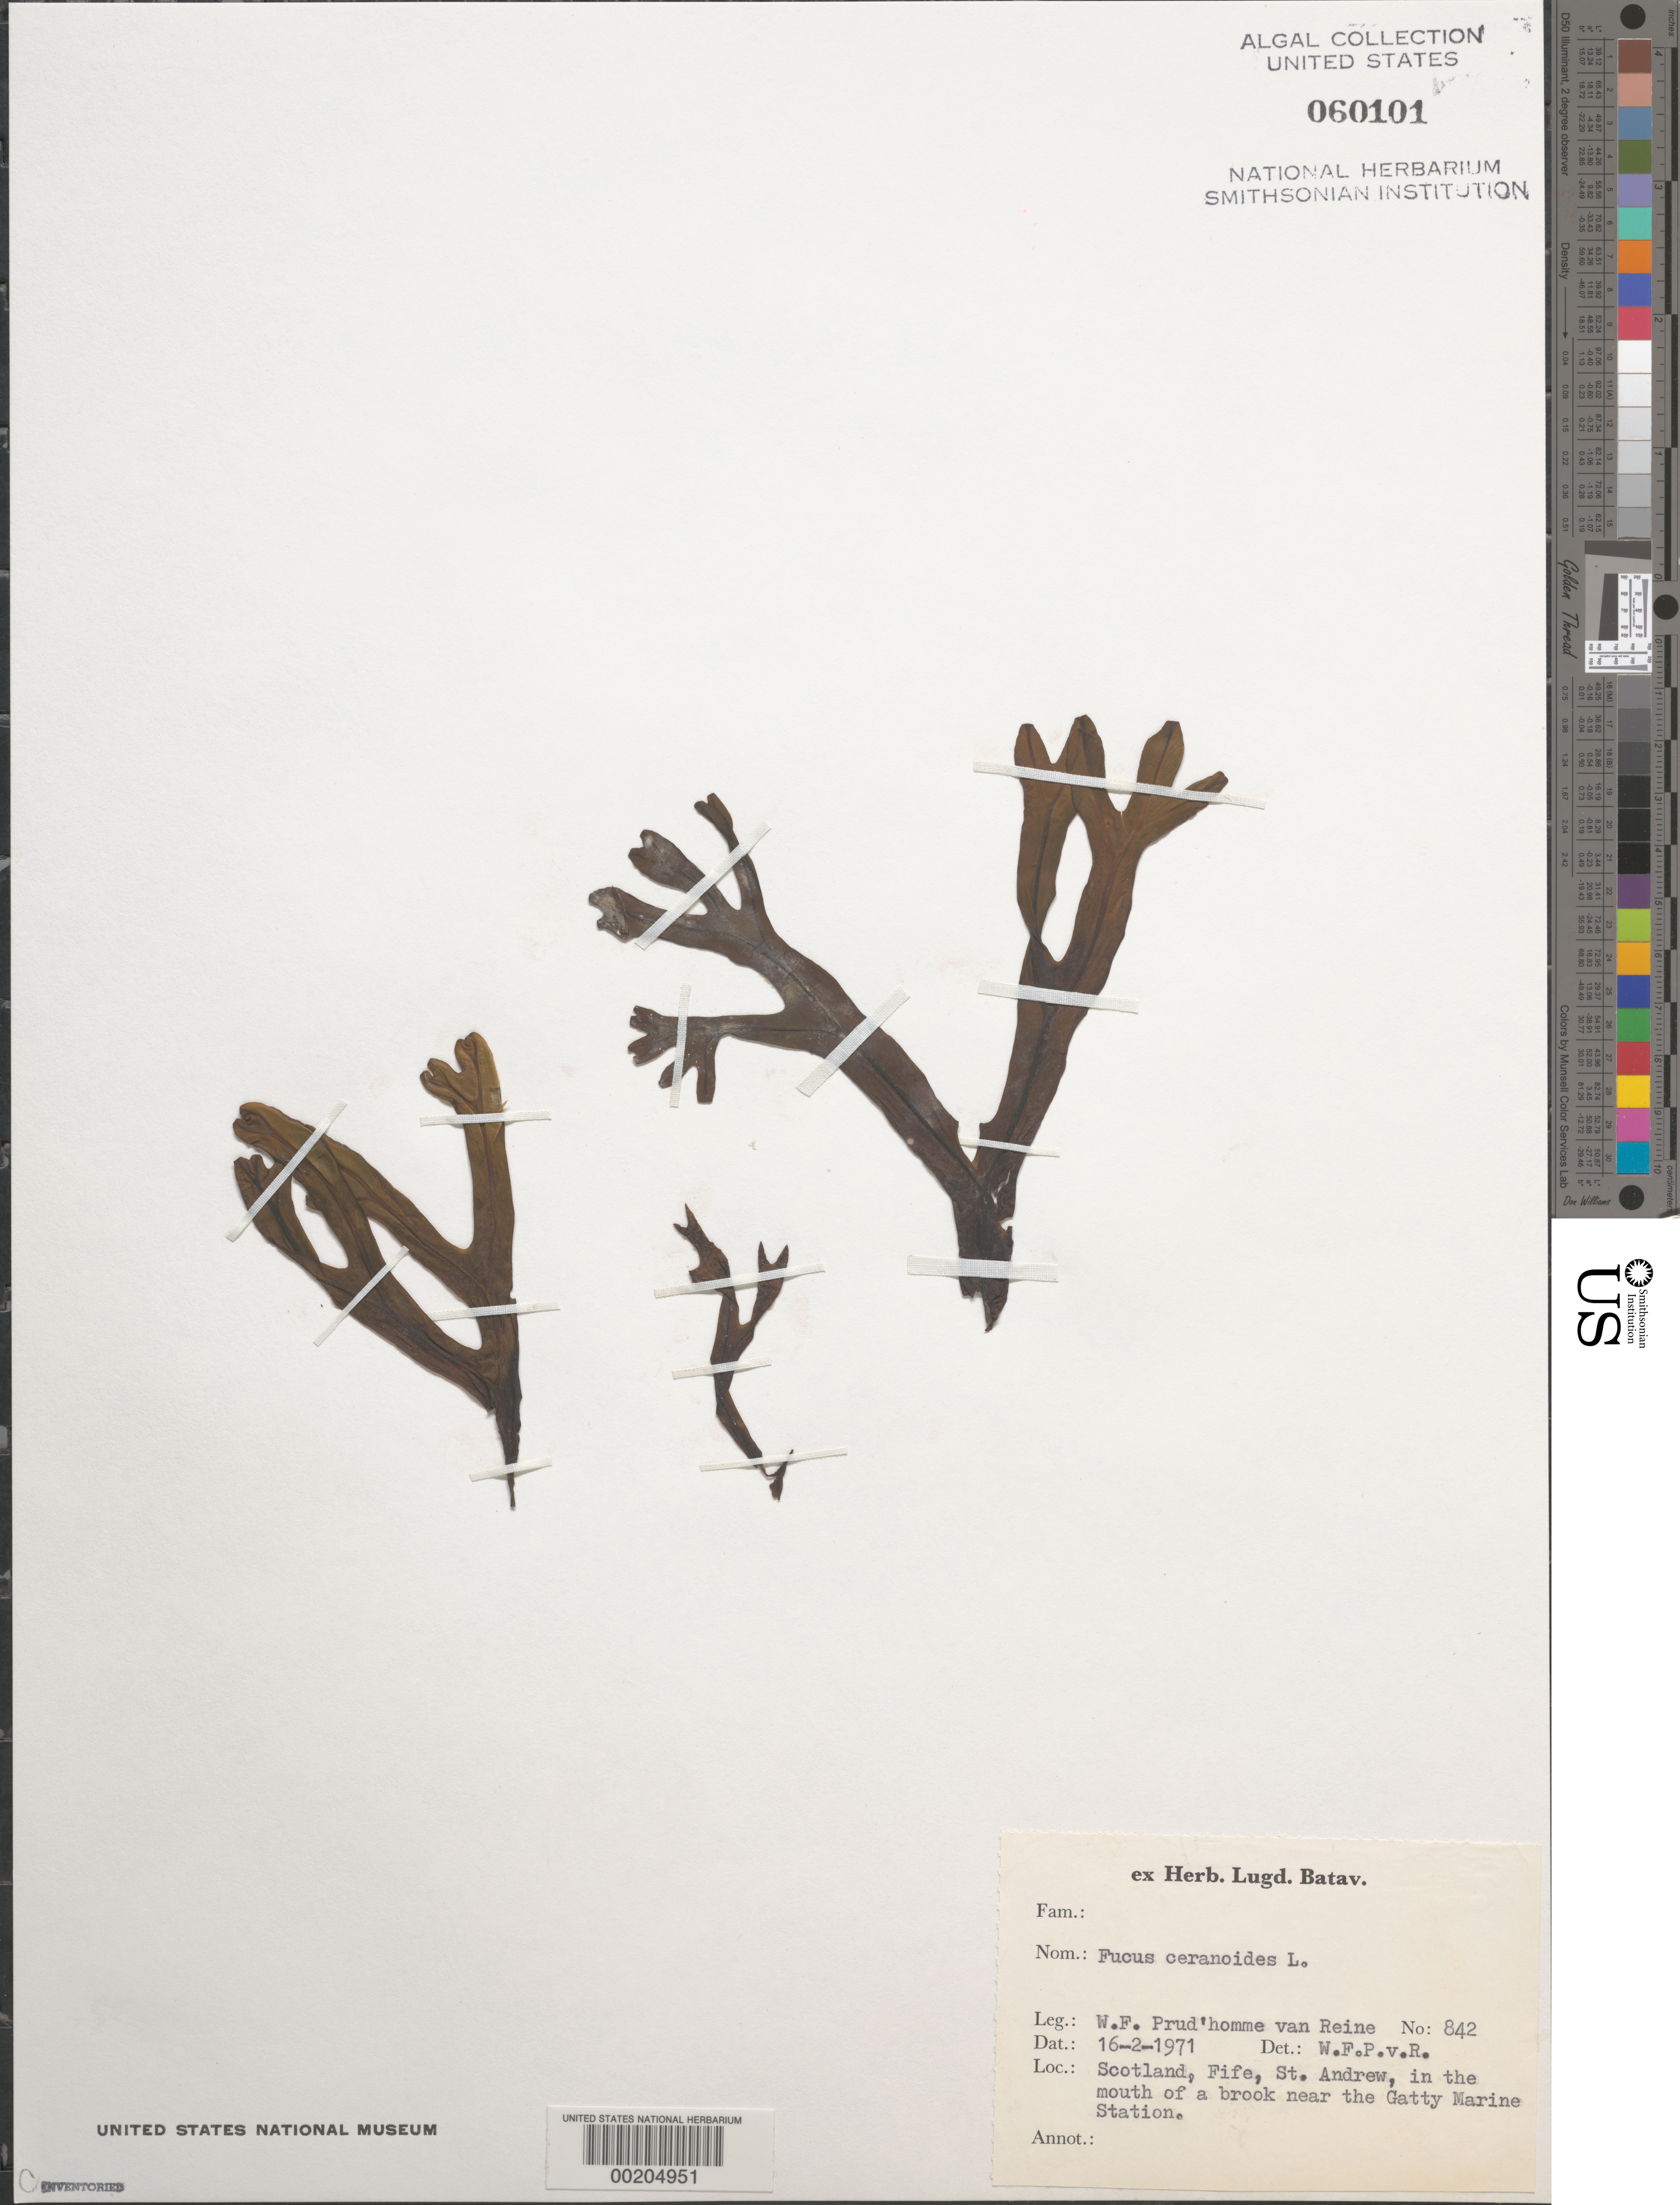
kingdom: Chromista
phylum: Ochrophyta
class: Phaeophyceae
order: Fucales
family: Fucaceae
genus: Fucus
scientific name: Fucus ceranoides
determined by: Prud'homme van Reine, W. F.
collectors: W. Prud'homme van Reine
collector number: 842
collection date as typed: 16 Feb 1971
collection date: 1971-02-16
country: United Kingdom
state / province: Scotland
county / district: Fife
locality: St. Andrew, near Gatty Marine Station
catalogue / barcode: US 60101